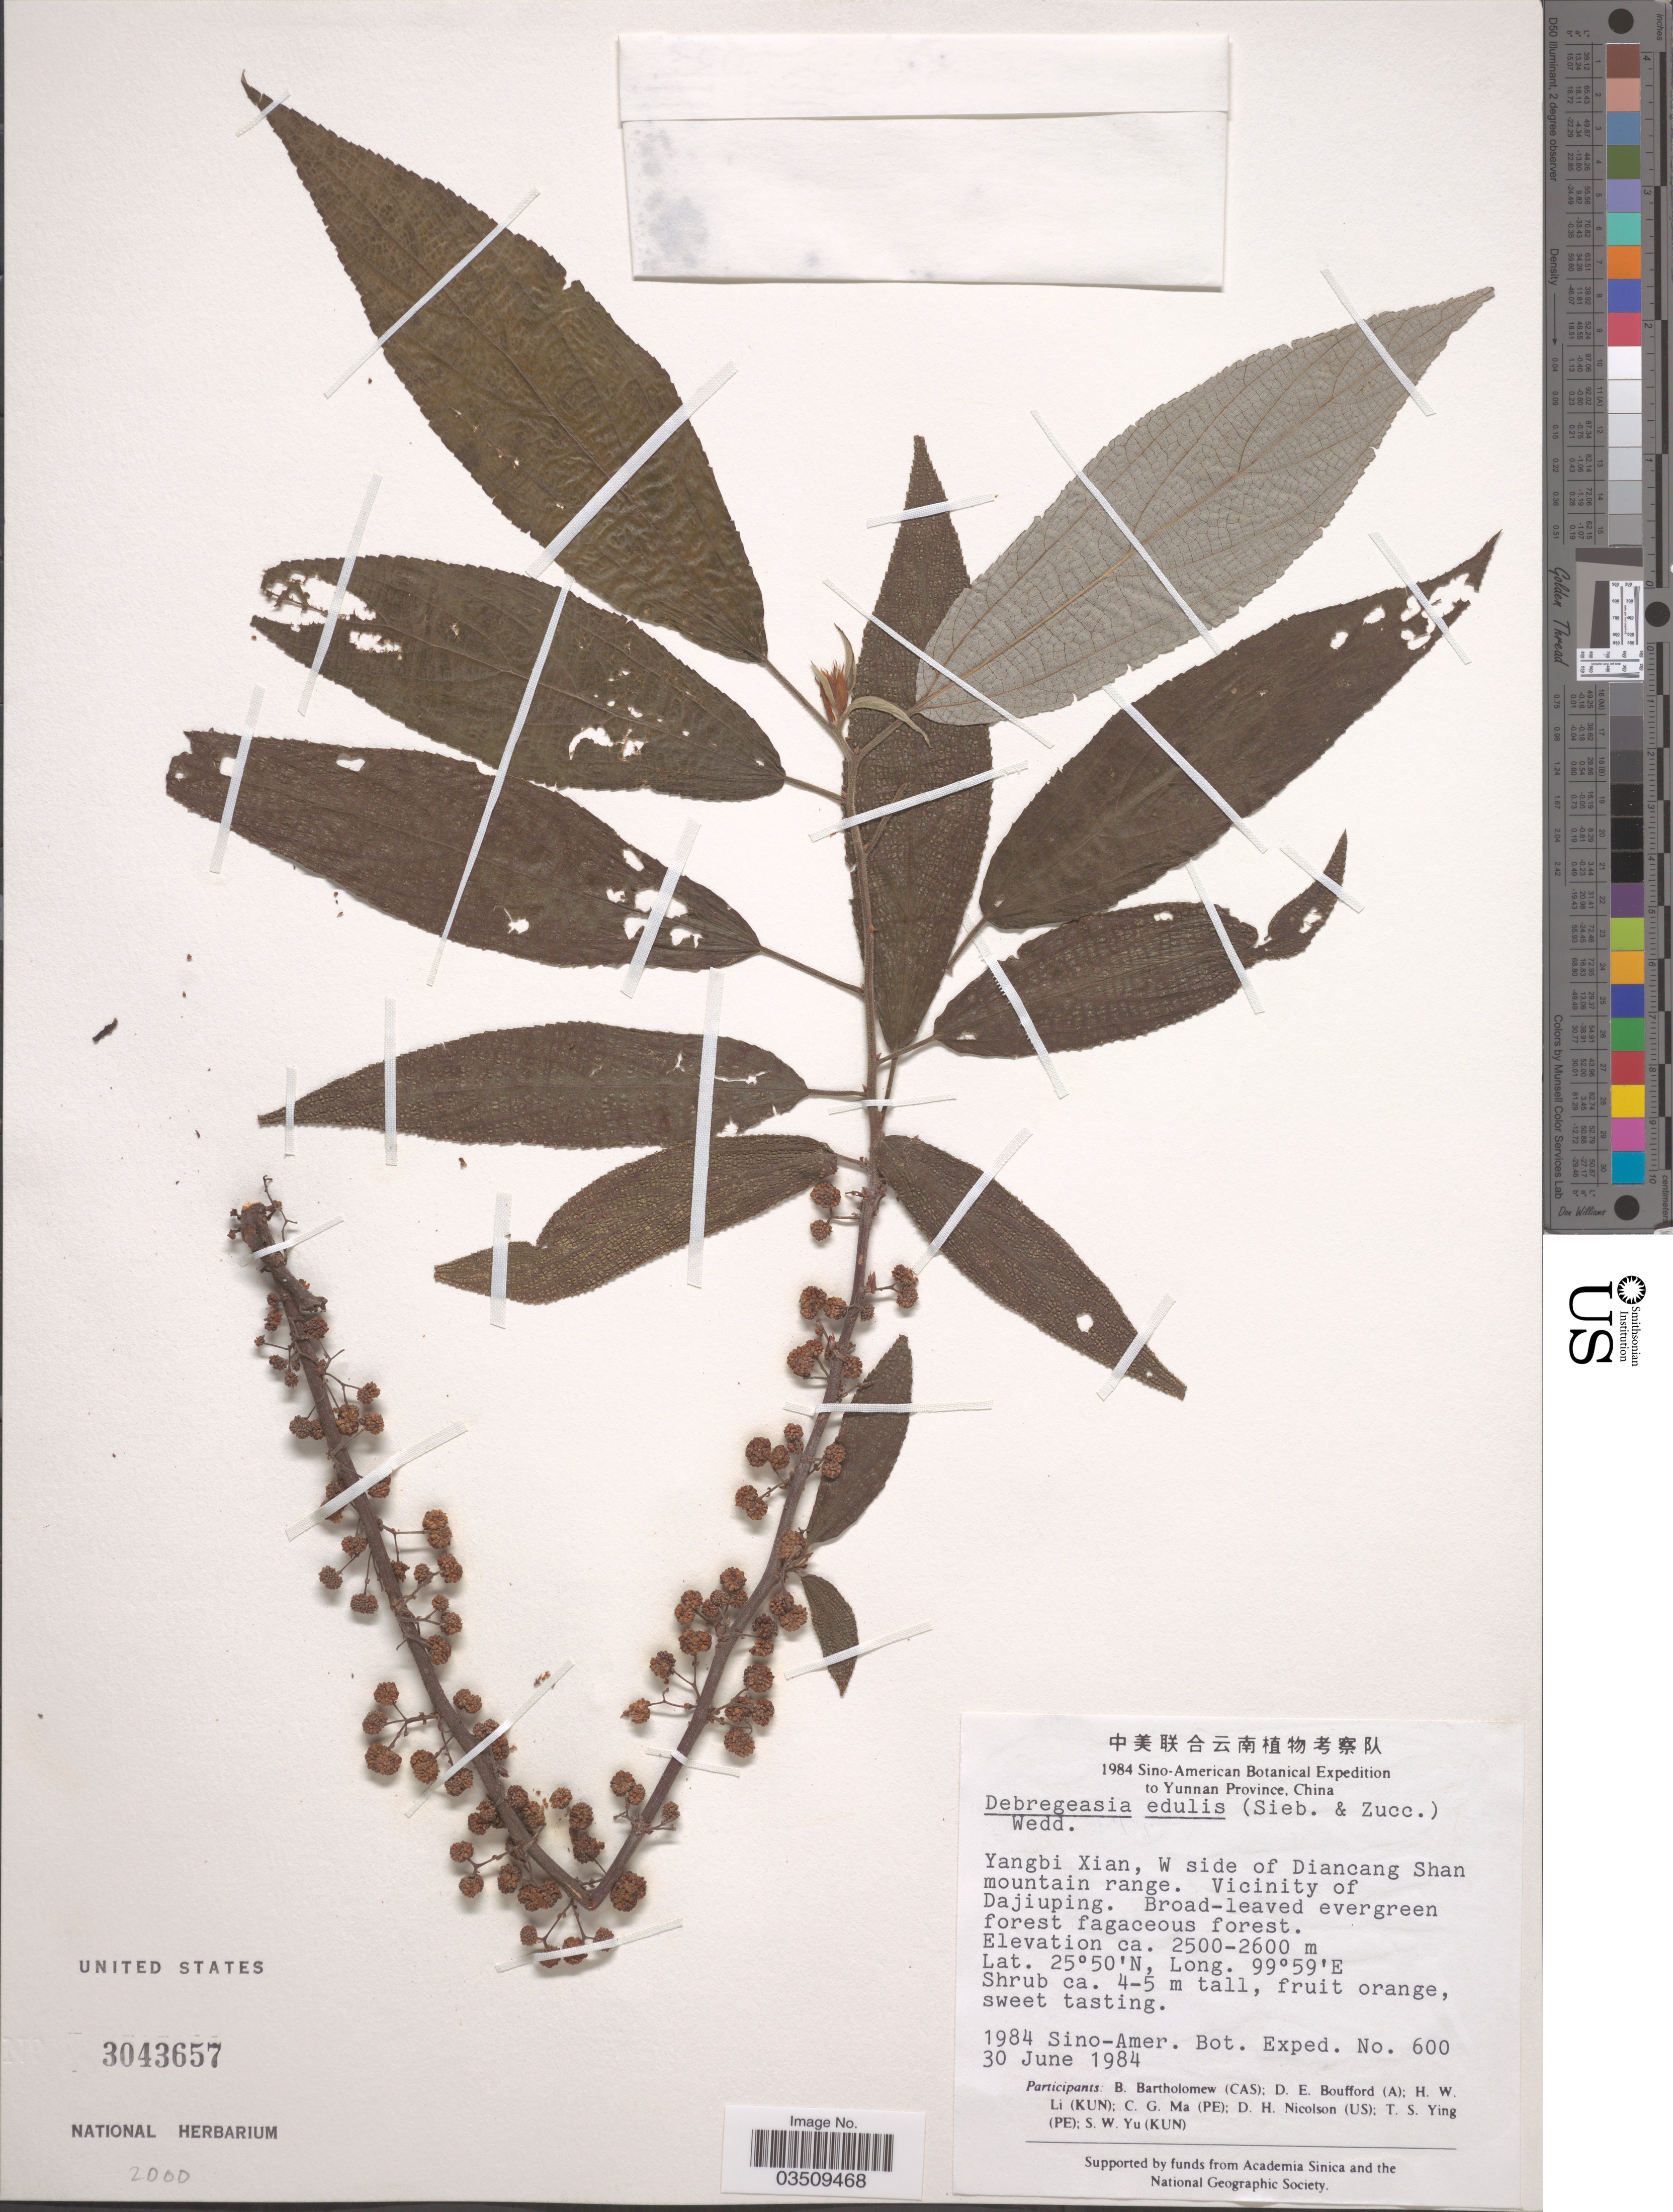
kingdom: Plantae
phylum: Tracheophyta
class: Magnoliopsida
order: Rosales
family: Urticaceae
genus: Debregeasia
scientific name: Debregeasia edulis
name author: (Siebold & Zucc.) Wedd.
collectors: B. Bartholomew, D. E. Boufford, H. W. Li, C. Ma & et al.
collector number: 600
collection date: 1984-06-30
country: China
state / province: Yunnan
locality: Yangbi Xian, W side of Diancang Shan mountain range. Vicinity of Dajiuping.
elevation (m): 2500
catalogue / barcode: US 3043657